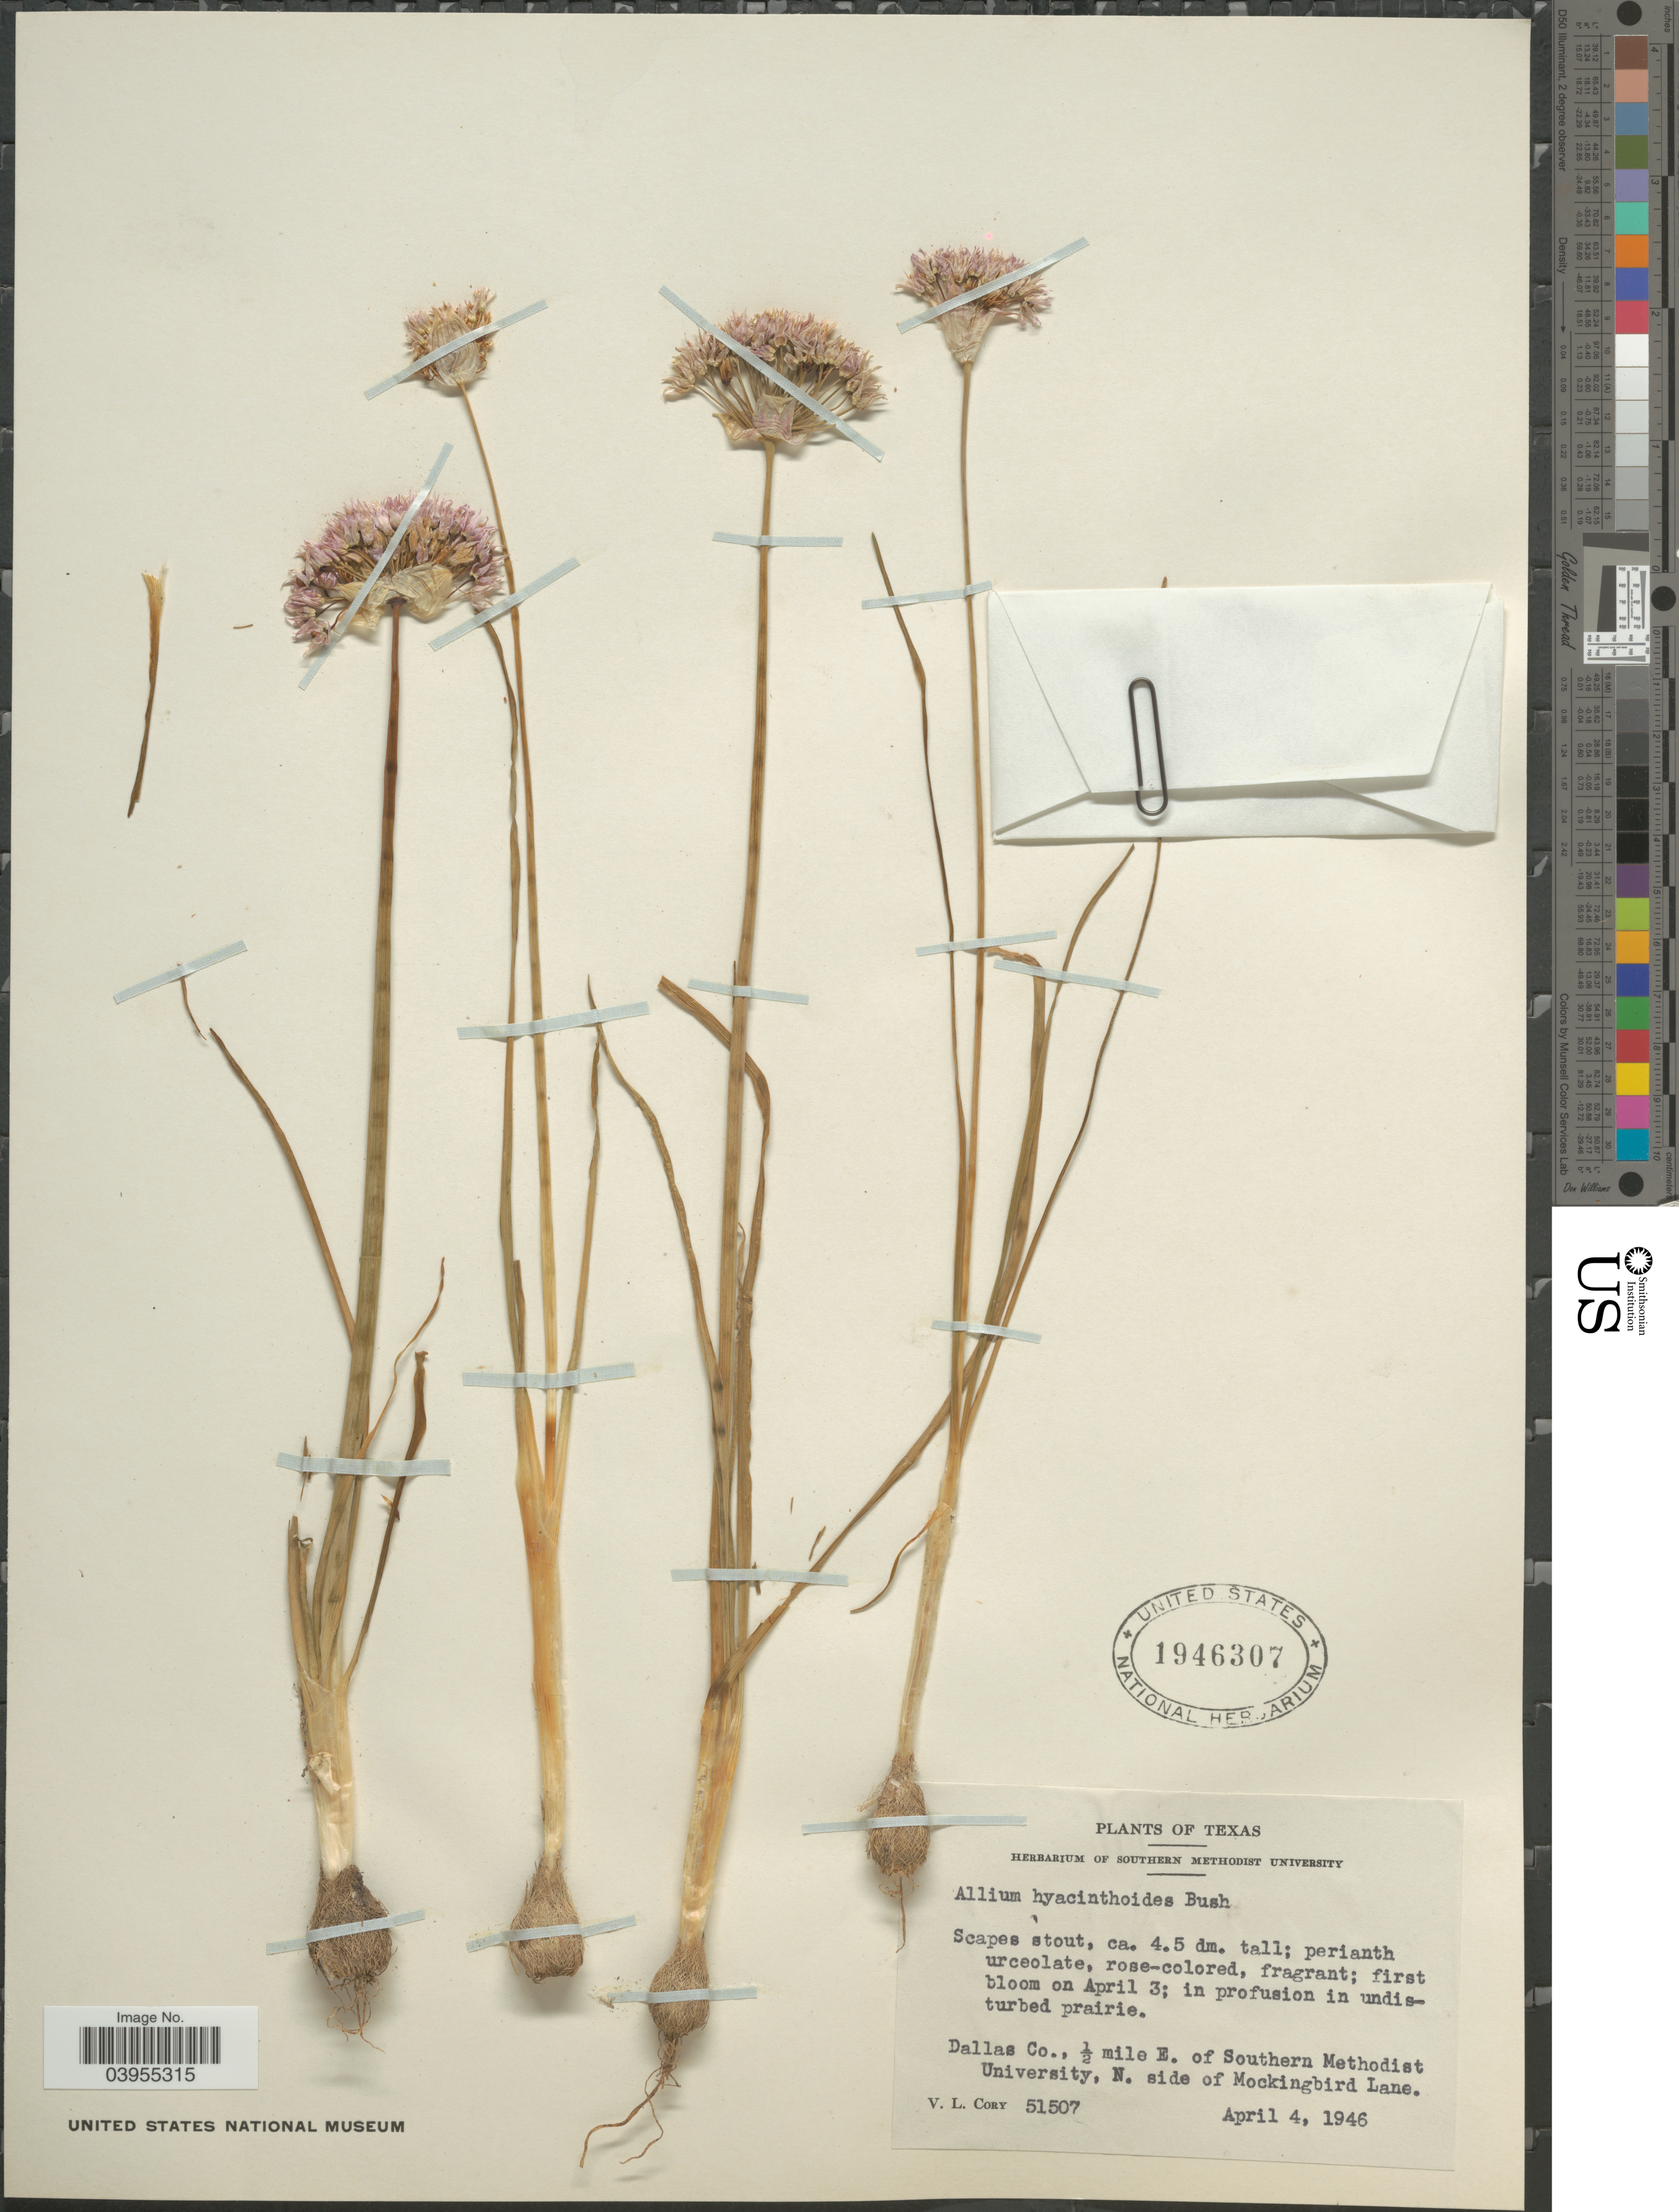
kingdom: Plantae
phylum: Tracheophyta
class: Liliopsida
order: Asparagales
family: Amaryllidaceae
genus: Allium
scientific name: Allium canadense var. hyacinthoides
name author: (Bush) Ownbey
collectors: V. Cory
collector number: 51507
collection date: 1946-04-04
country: United States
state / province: Texas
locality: Dallas Co., ½ mile E. of Southern Methodist University, N. side of Mockingbird Lane.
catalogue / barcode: US 1946307